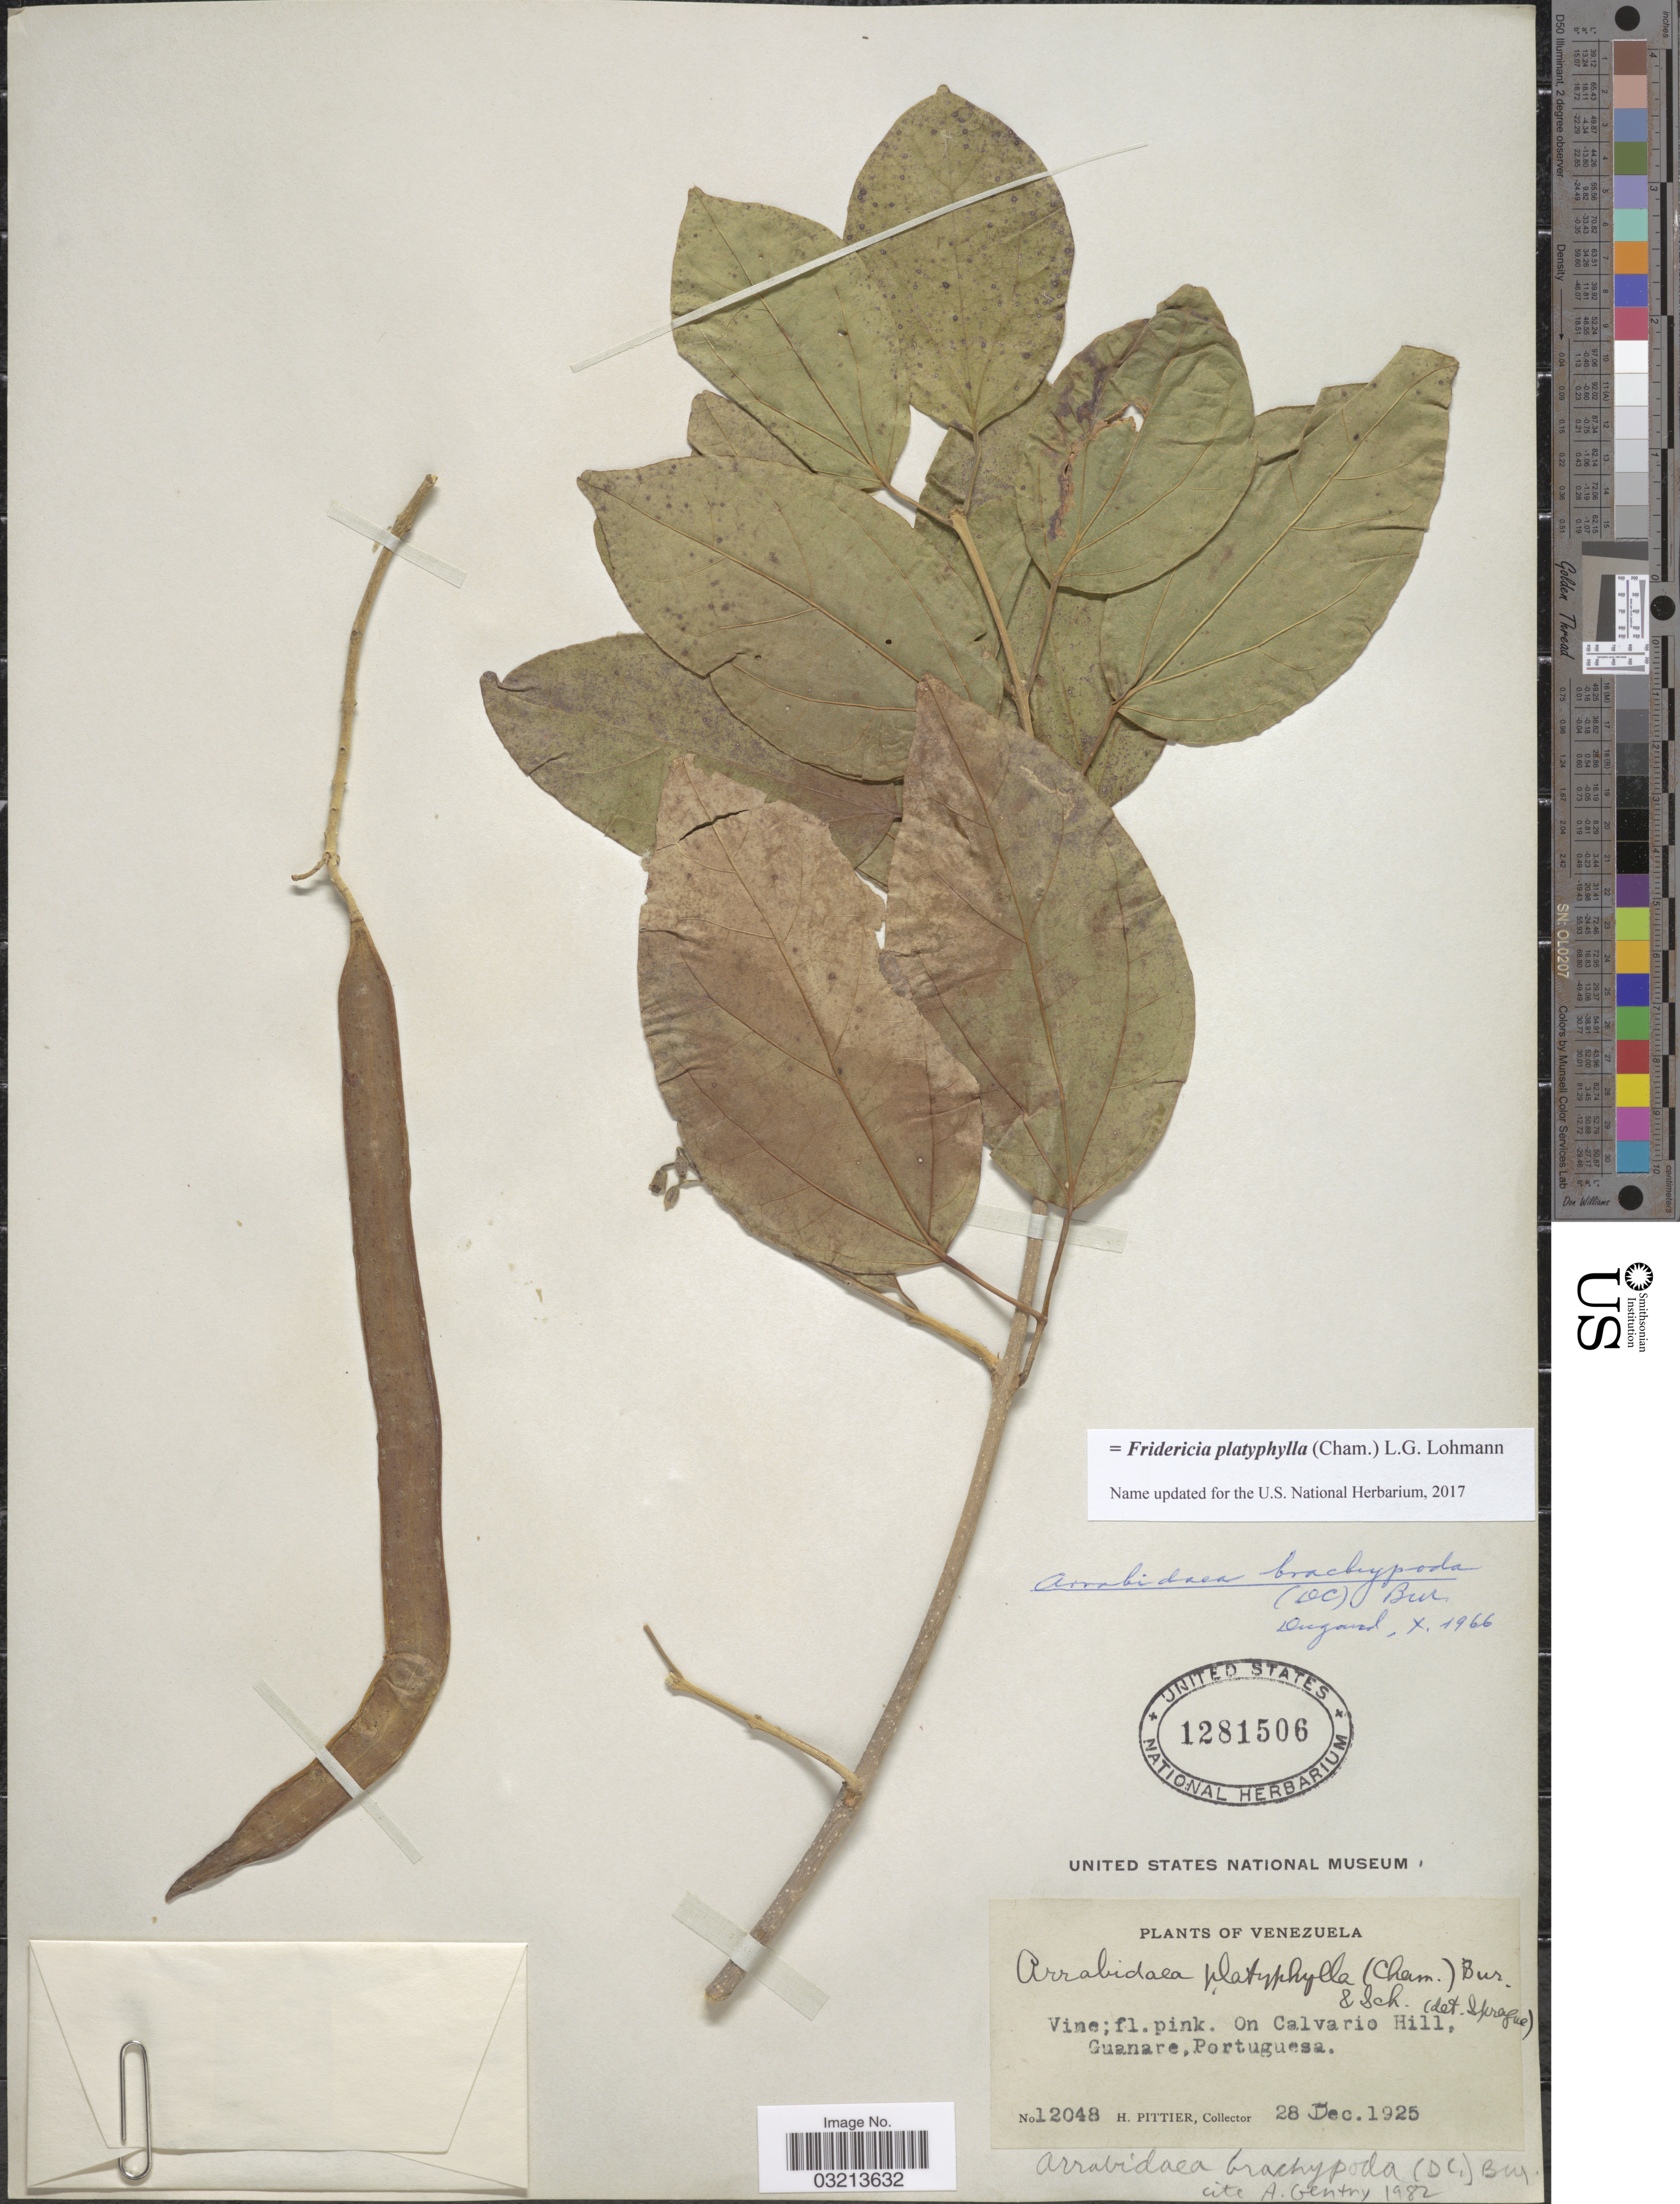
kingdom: Plantae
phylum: Tracheophyta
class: Magnoliopsida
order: Lamiales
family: Bignoniaceae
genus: Fridericia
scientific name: Fridericia platyphylla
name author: (Cham.) L.G. Lohmann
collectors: H. F. Pittier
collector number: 12048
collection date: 1925-12-28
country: Venezuela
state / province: Portuguesa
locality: On Calvario Hill, Guanare.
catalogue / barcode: US 1281506